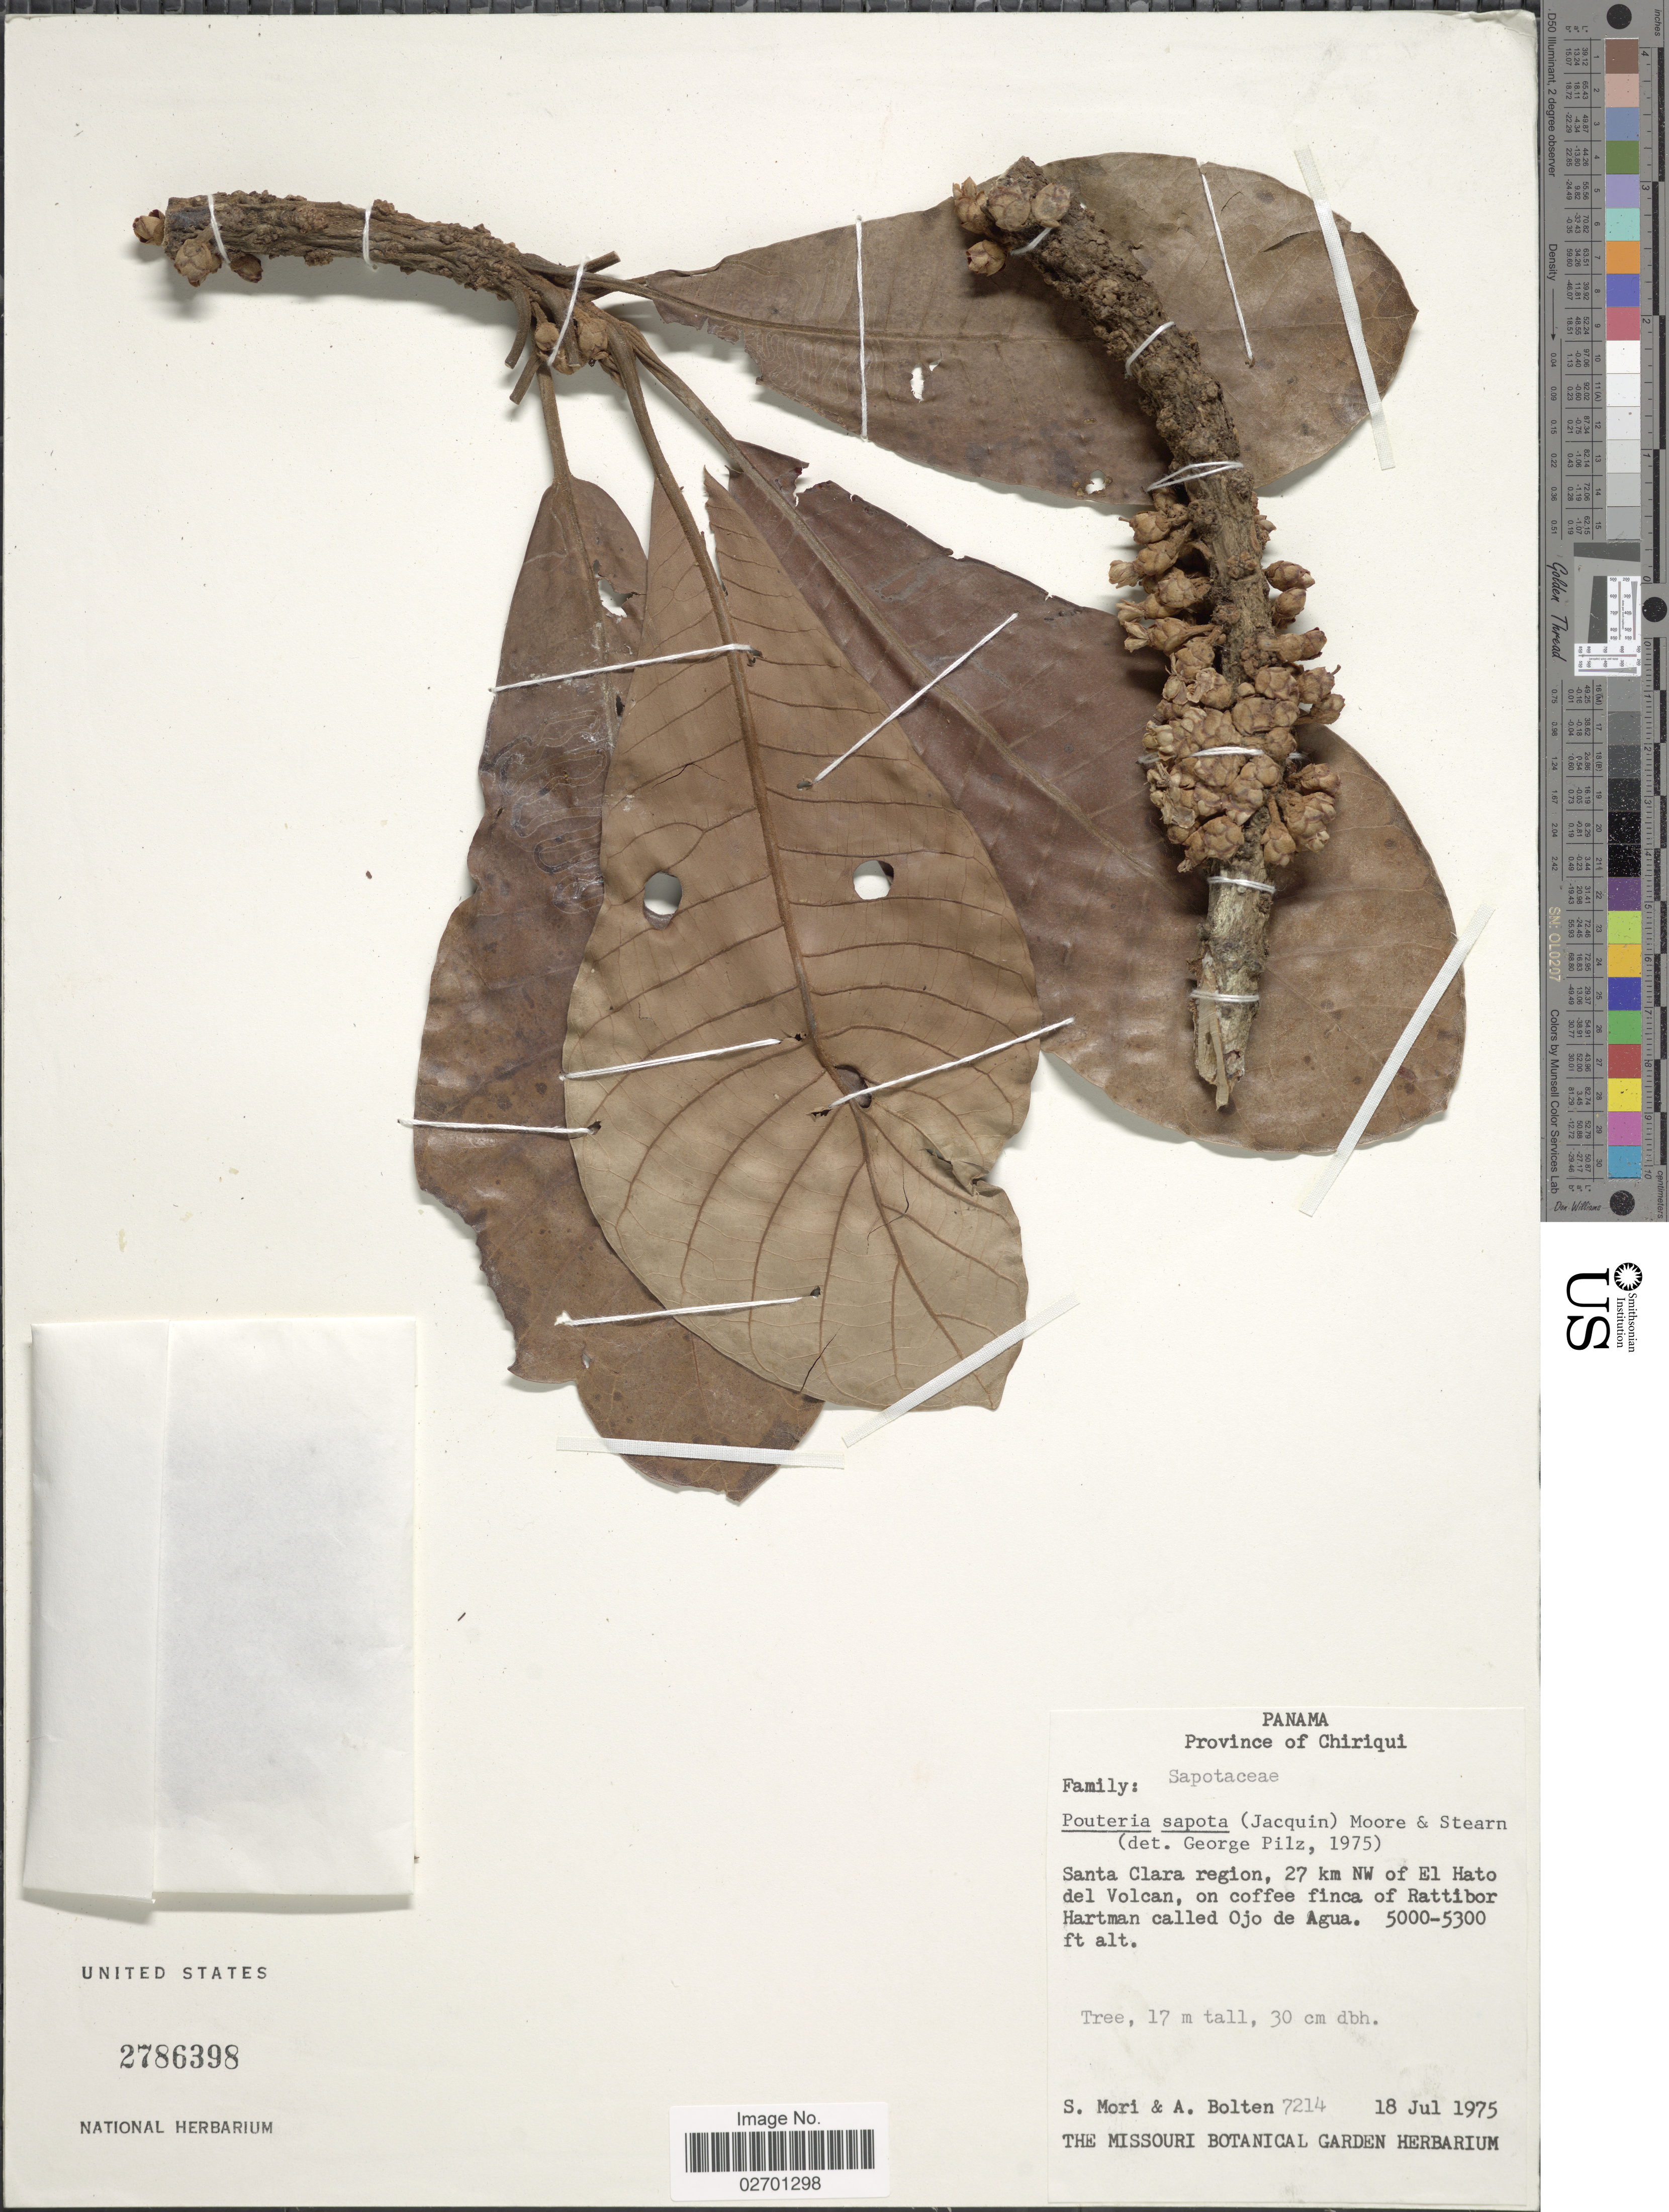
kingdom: Plantae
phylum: Tracheophyta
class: Magnoliopsida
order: Ericales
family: Sapotaceae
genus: Pouteria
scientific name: Pouteria sapota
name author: (Jacq.) H.E. Moore & Stearn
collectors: S. Mori & A. Bolten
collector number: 7214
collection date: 1975-07-18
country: Panama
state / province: Chiriqui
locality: Santa Clara region, 27 km NW of El Hato del Volcan, on coffee finca of Rattibor Hartman called Ojo de Agua.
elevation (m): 1524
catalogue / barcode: US 2786398